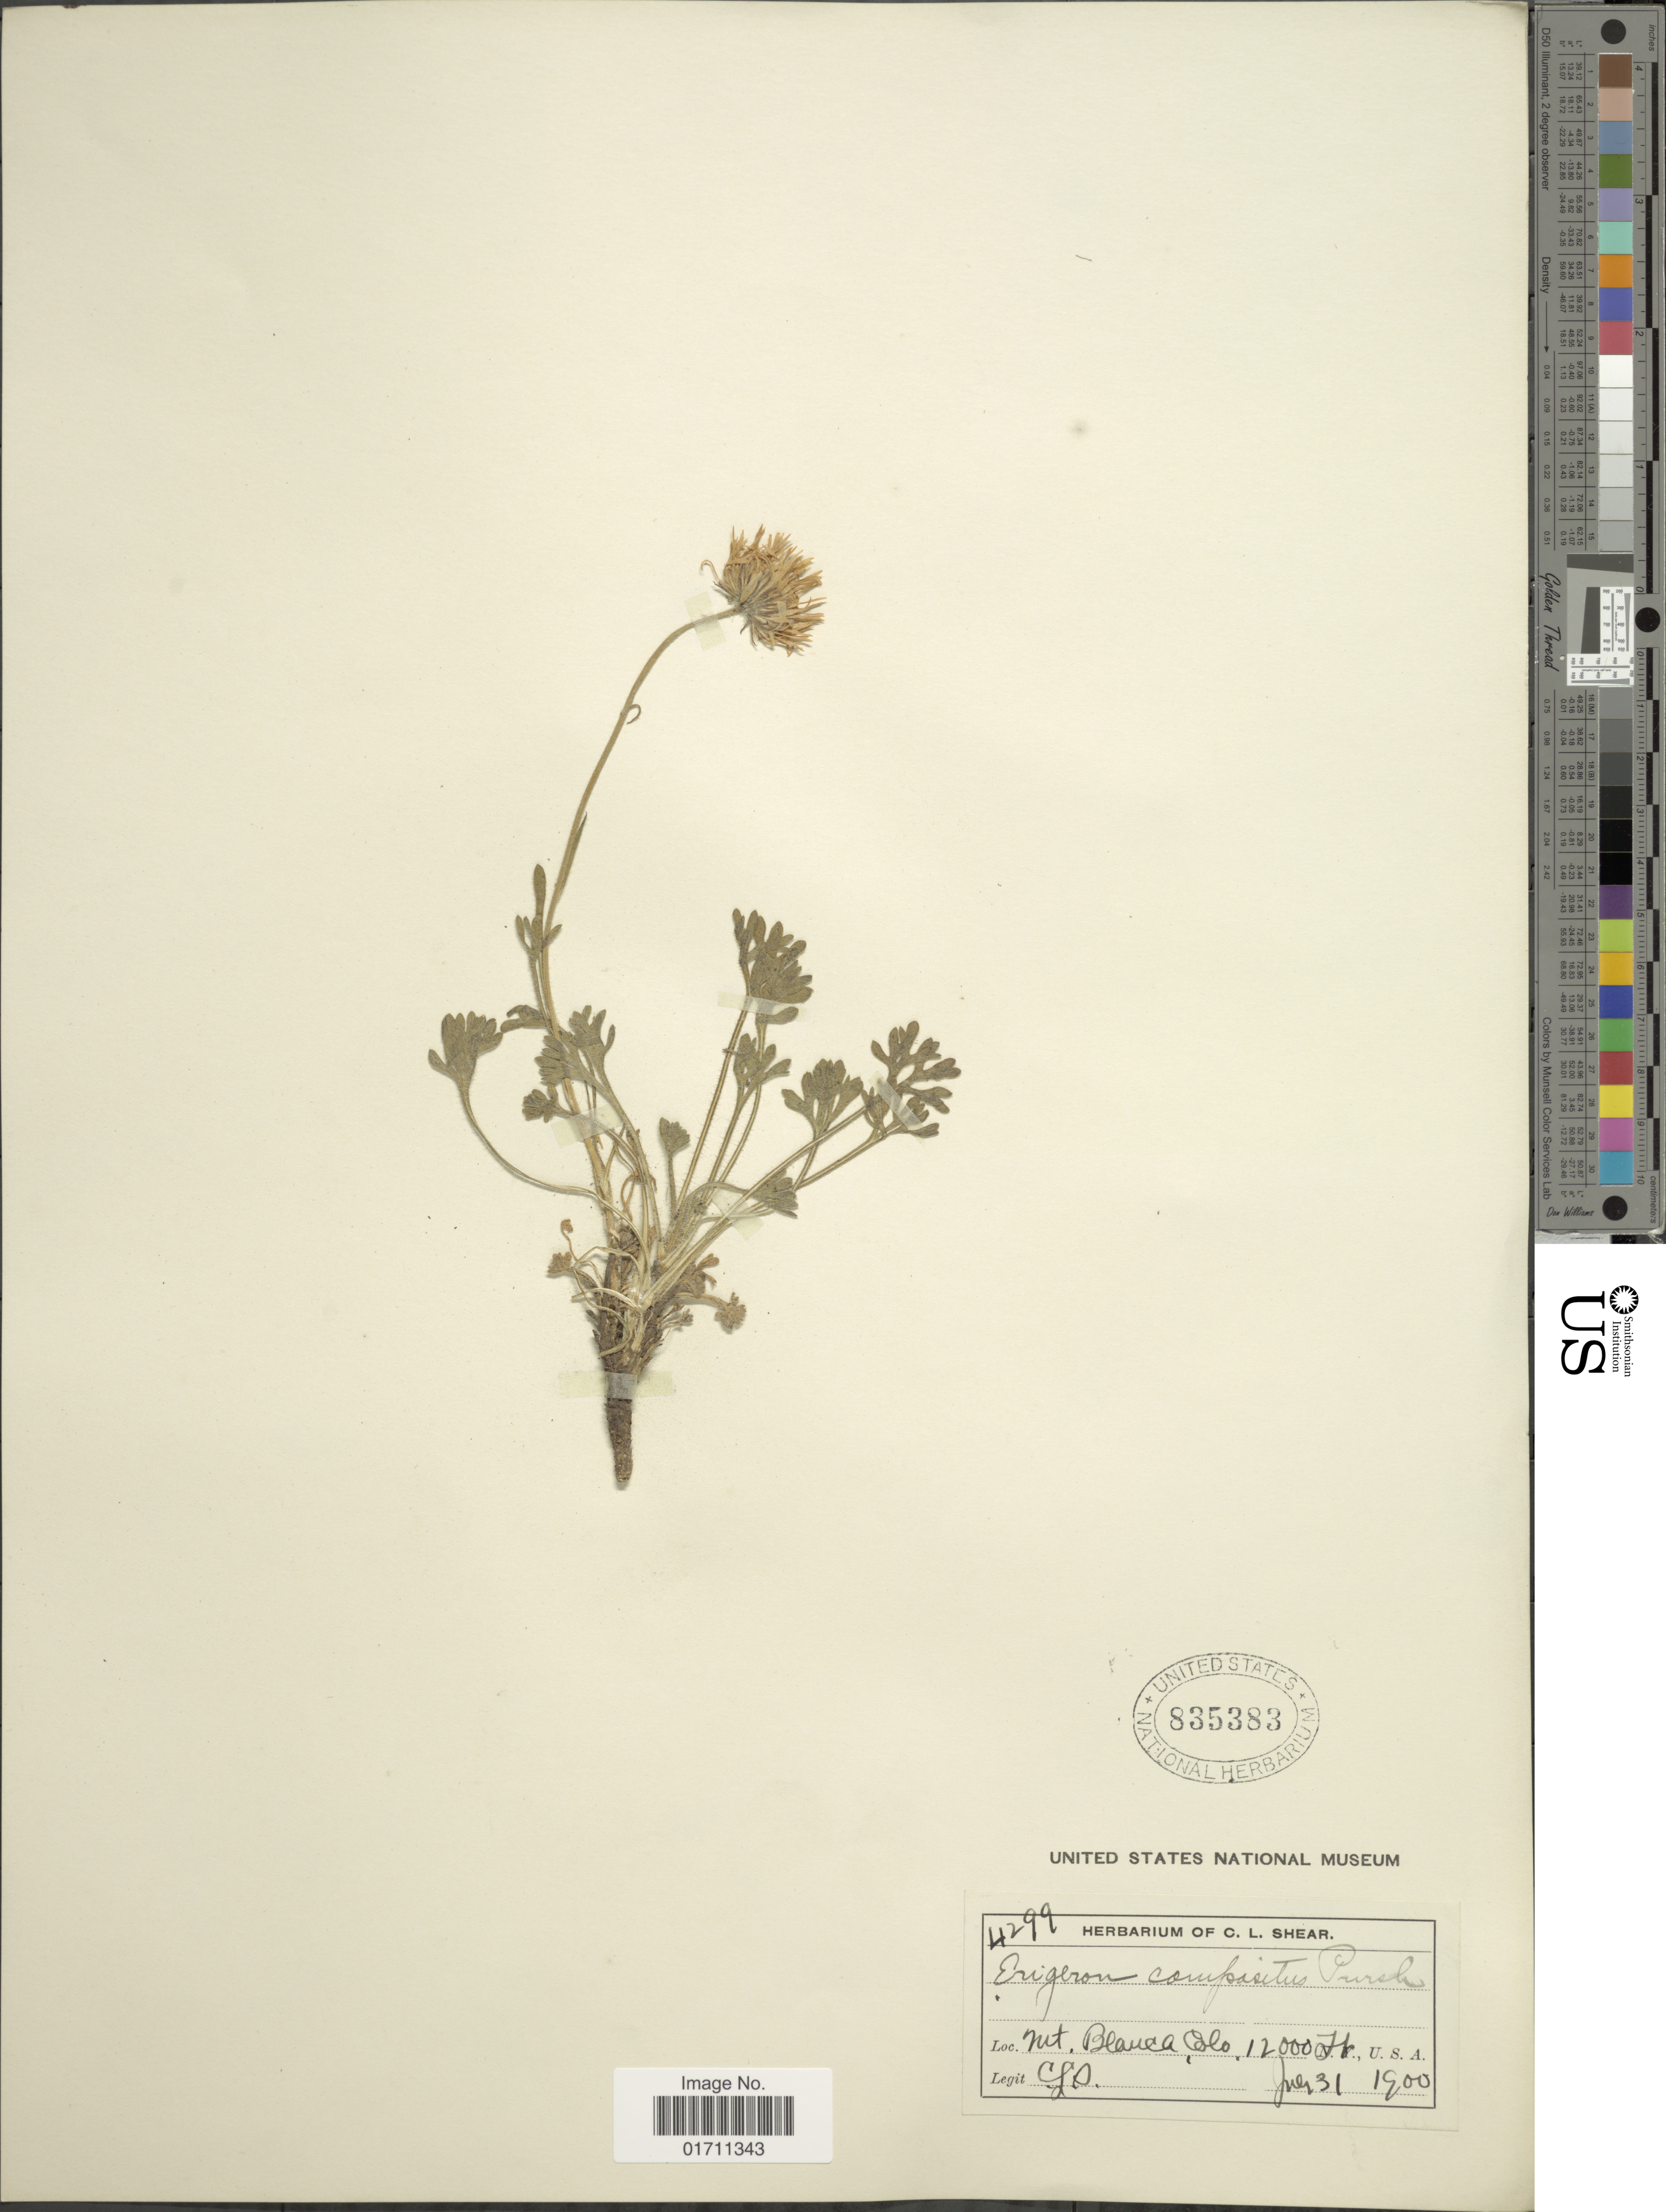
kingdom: Plantae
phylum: Tracheophyta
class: Magnoliopsida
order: Asterales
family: Asteraceae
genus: Erigeron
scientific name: Erigeron compositus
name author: Pursh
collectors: C. L. Shear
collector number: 4299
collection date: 1900-07-31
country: United States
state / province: Colorado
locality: Mt Blanca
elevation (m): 3658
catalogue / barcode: US 835383